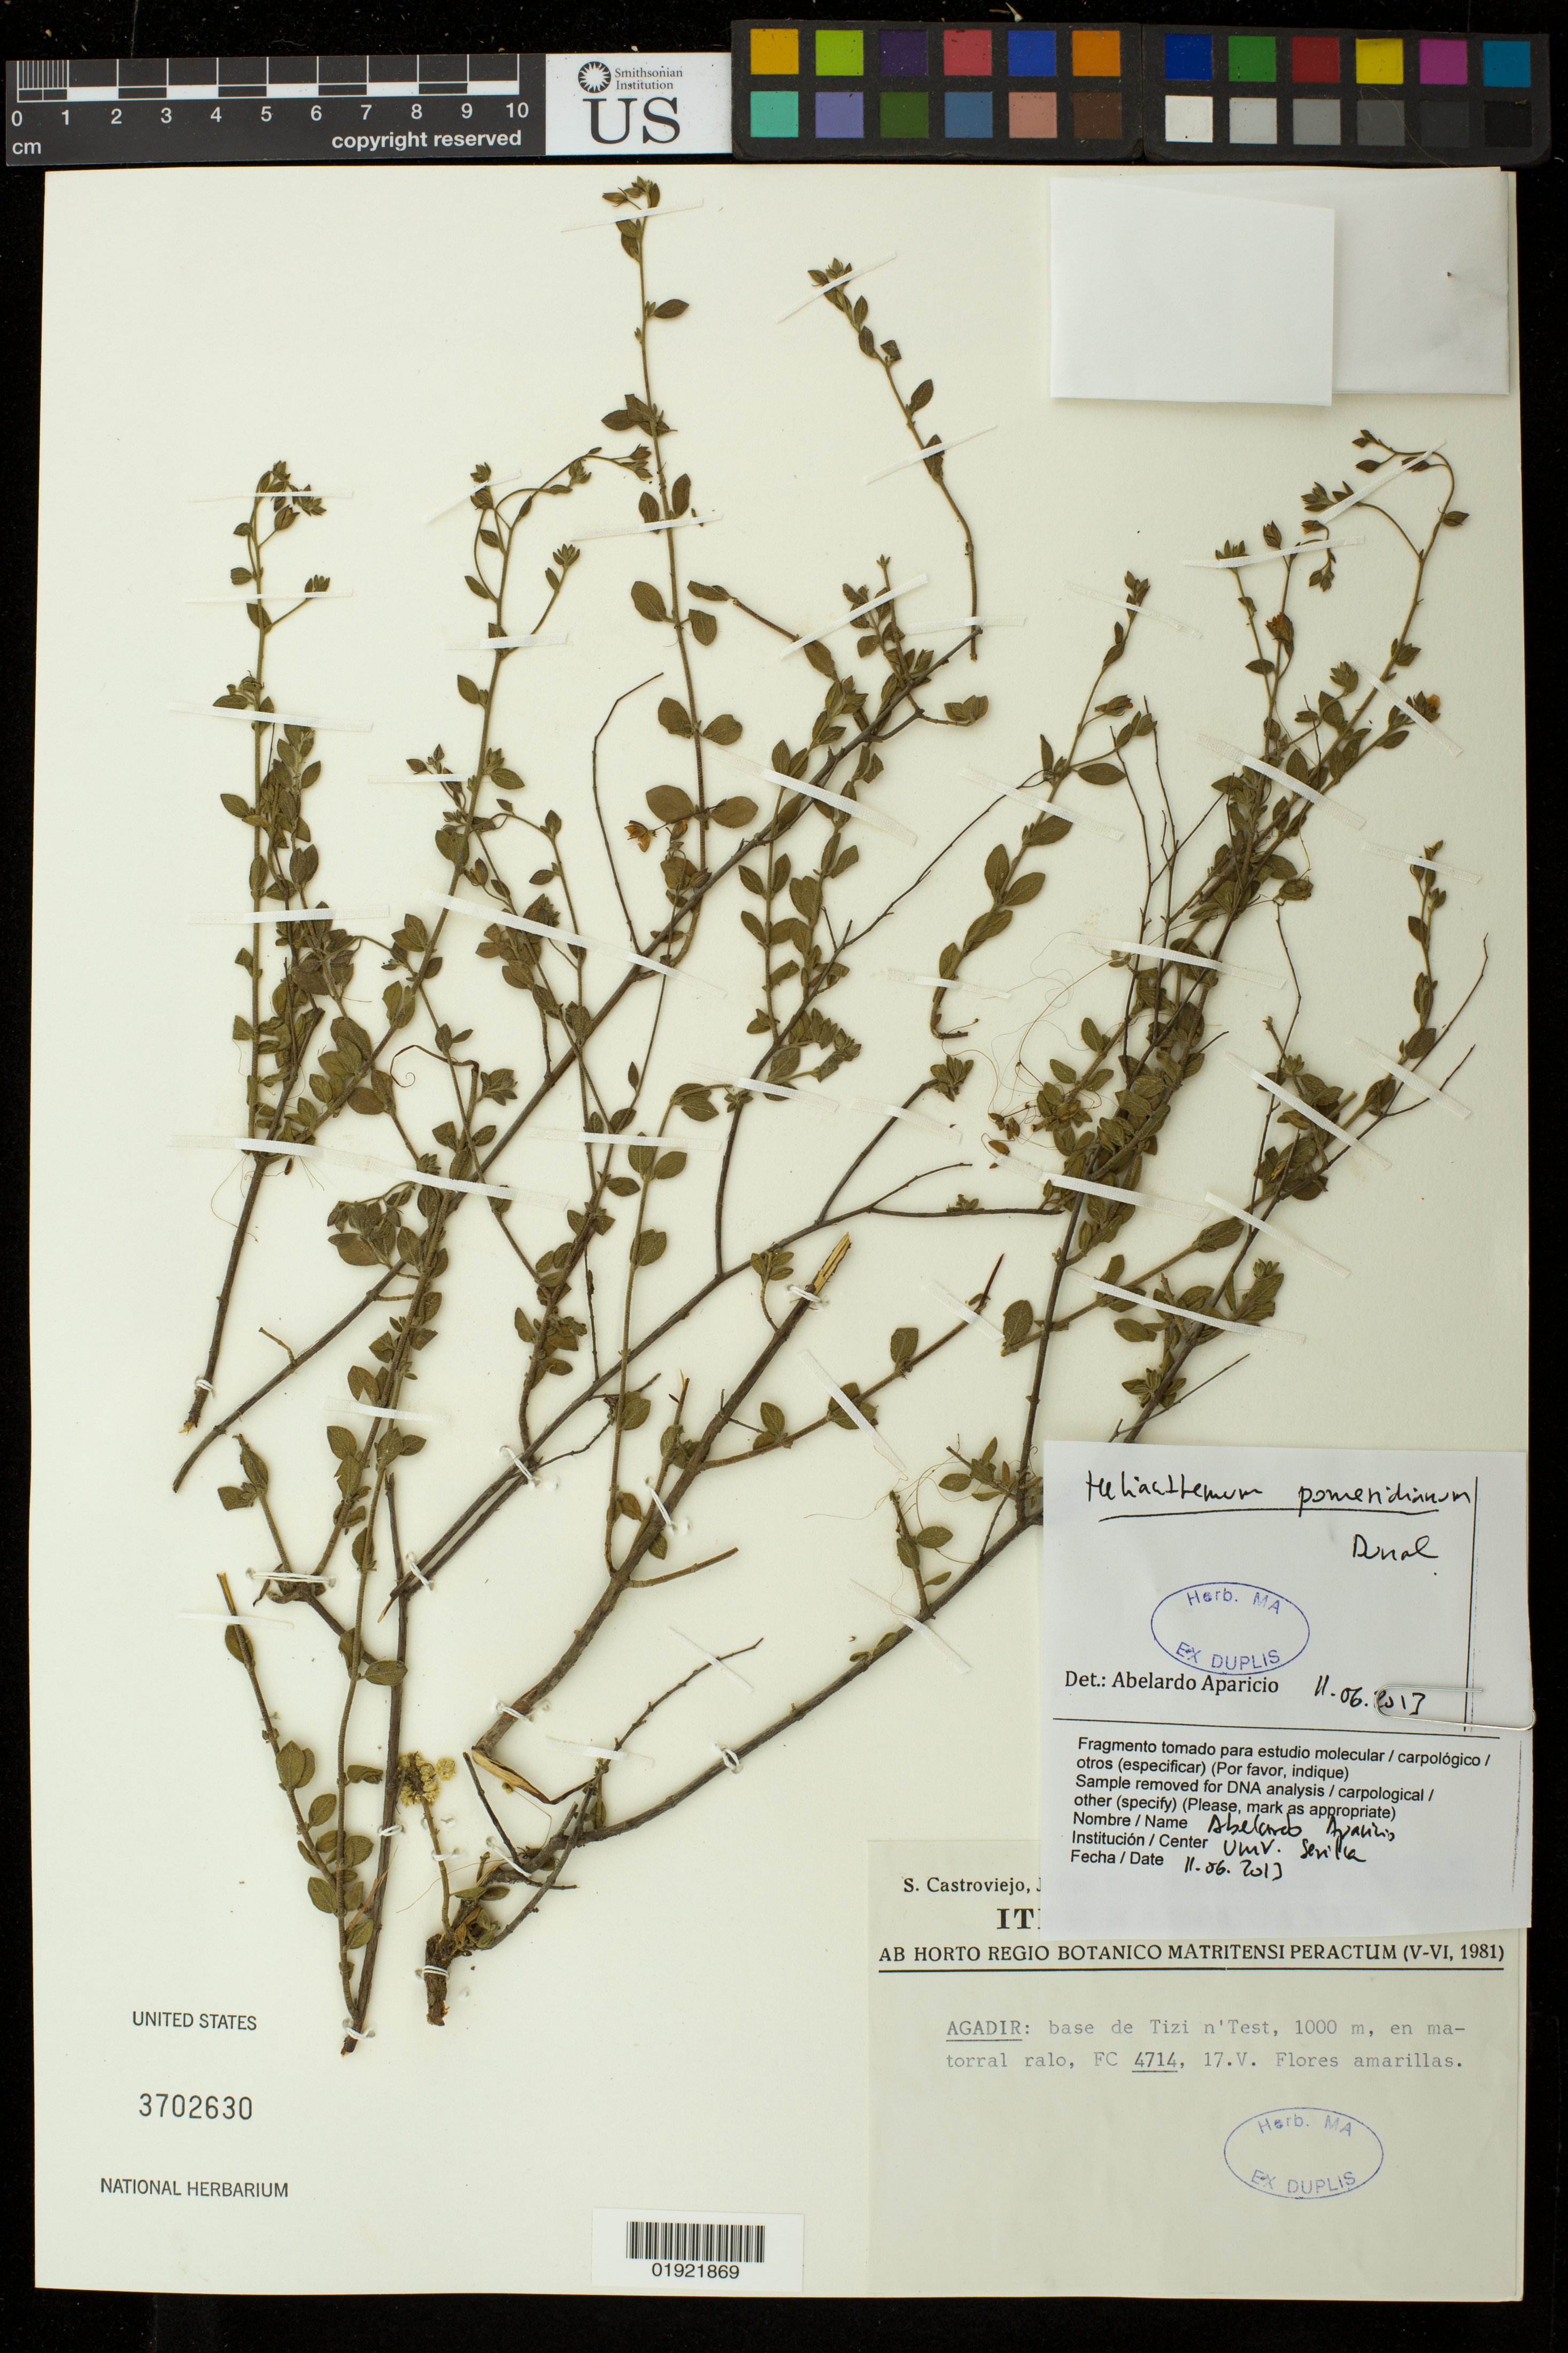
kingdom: Plantae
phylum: Tracheophyta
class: Magnoliopsida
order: Malvales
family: Cistaceae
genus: Helianthemum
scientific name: Helianthemum pomeridianum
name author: Dunal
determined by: Aparicio, Abelardo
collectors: S. Castroviejo, F. J. Fernández Casas, F. Muñoz Garmendia & A. Susanna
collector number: FC 4714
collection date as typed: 17. V. 1981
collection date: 1981-05-17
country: Morocco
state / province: Souss-Massa-Drâa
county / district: Agadir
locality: base de Tizi n'Test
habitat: en matorral ralo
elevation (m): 1000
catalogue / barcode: US 3702630